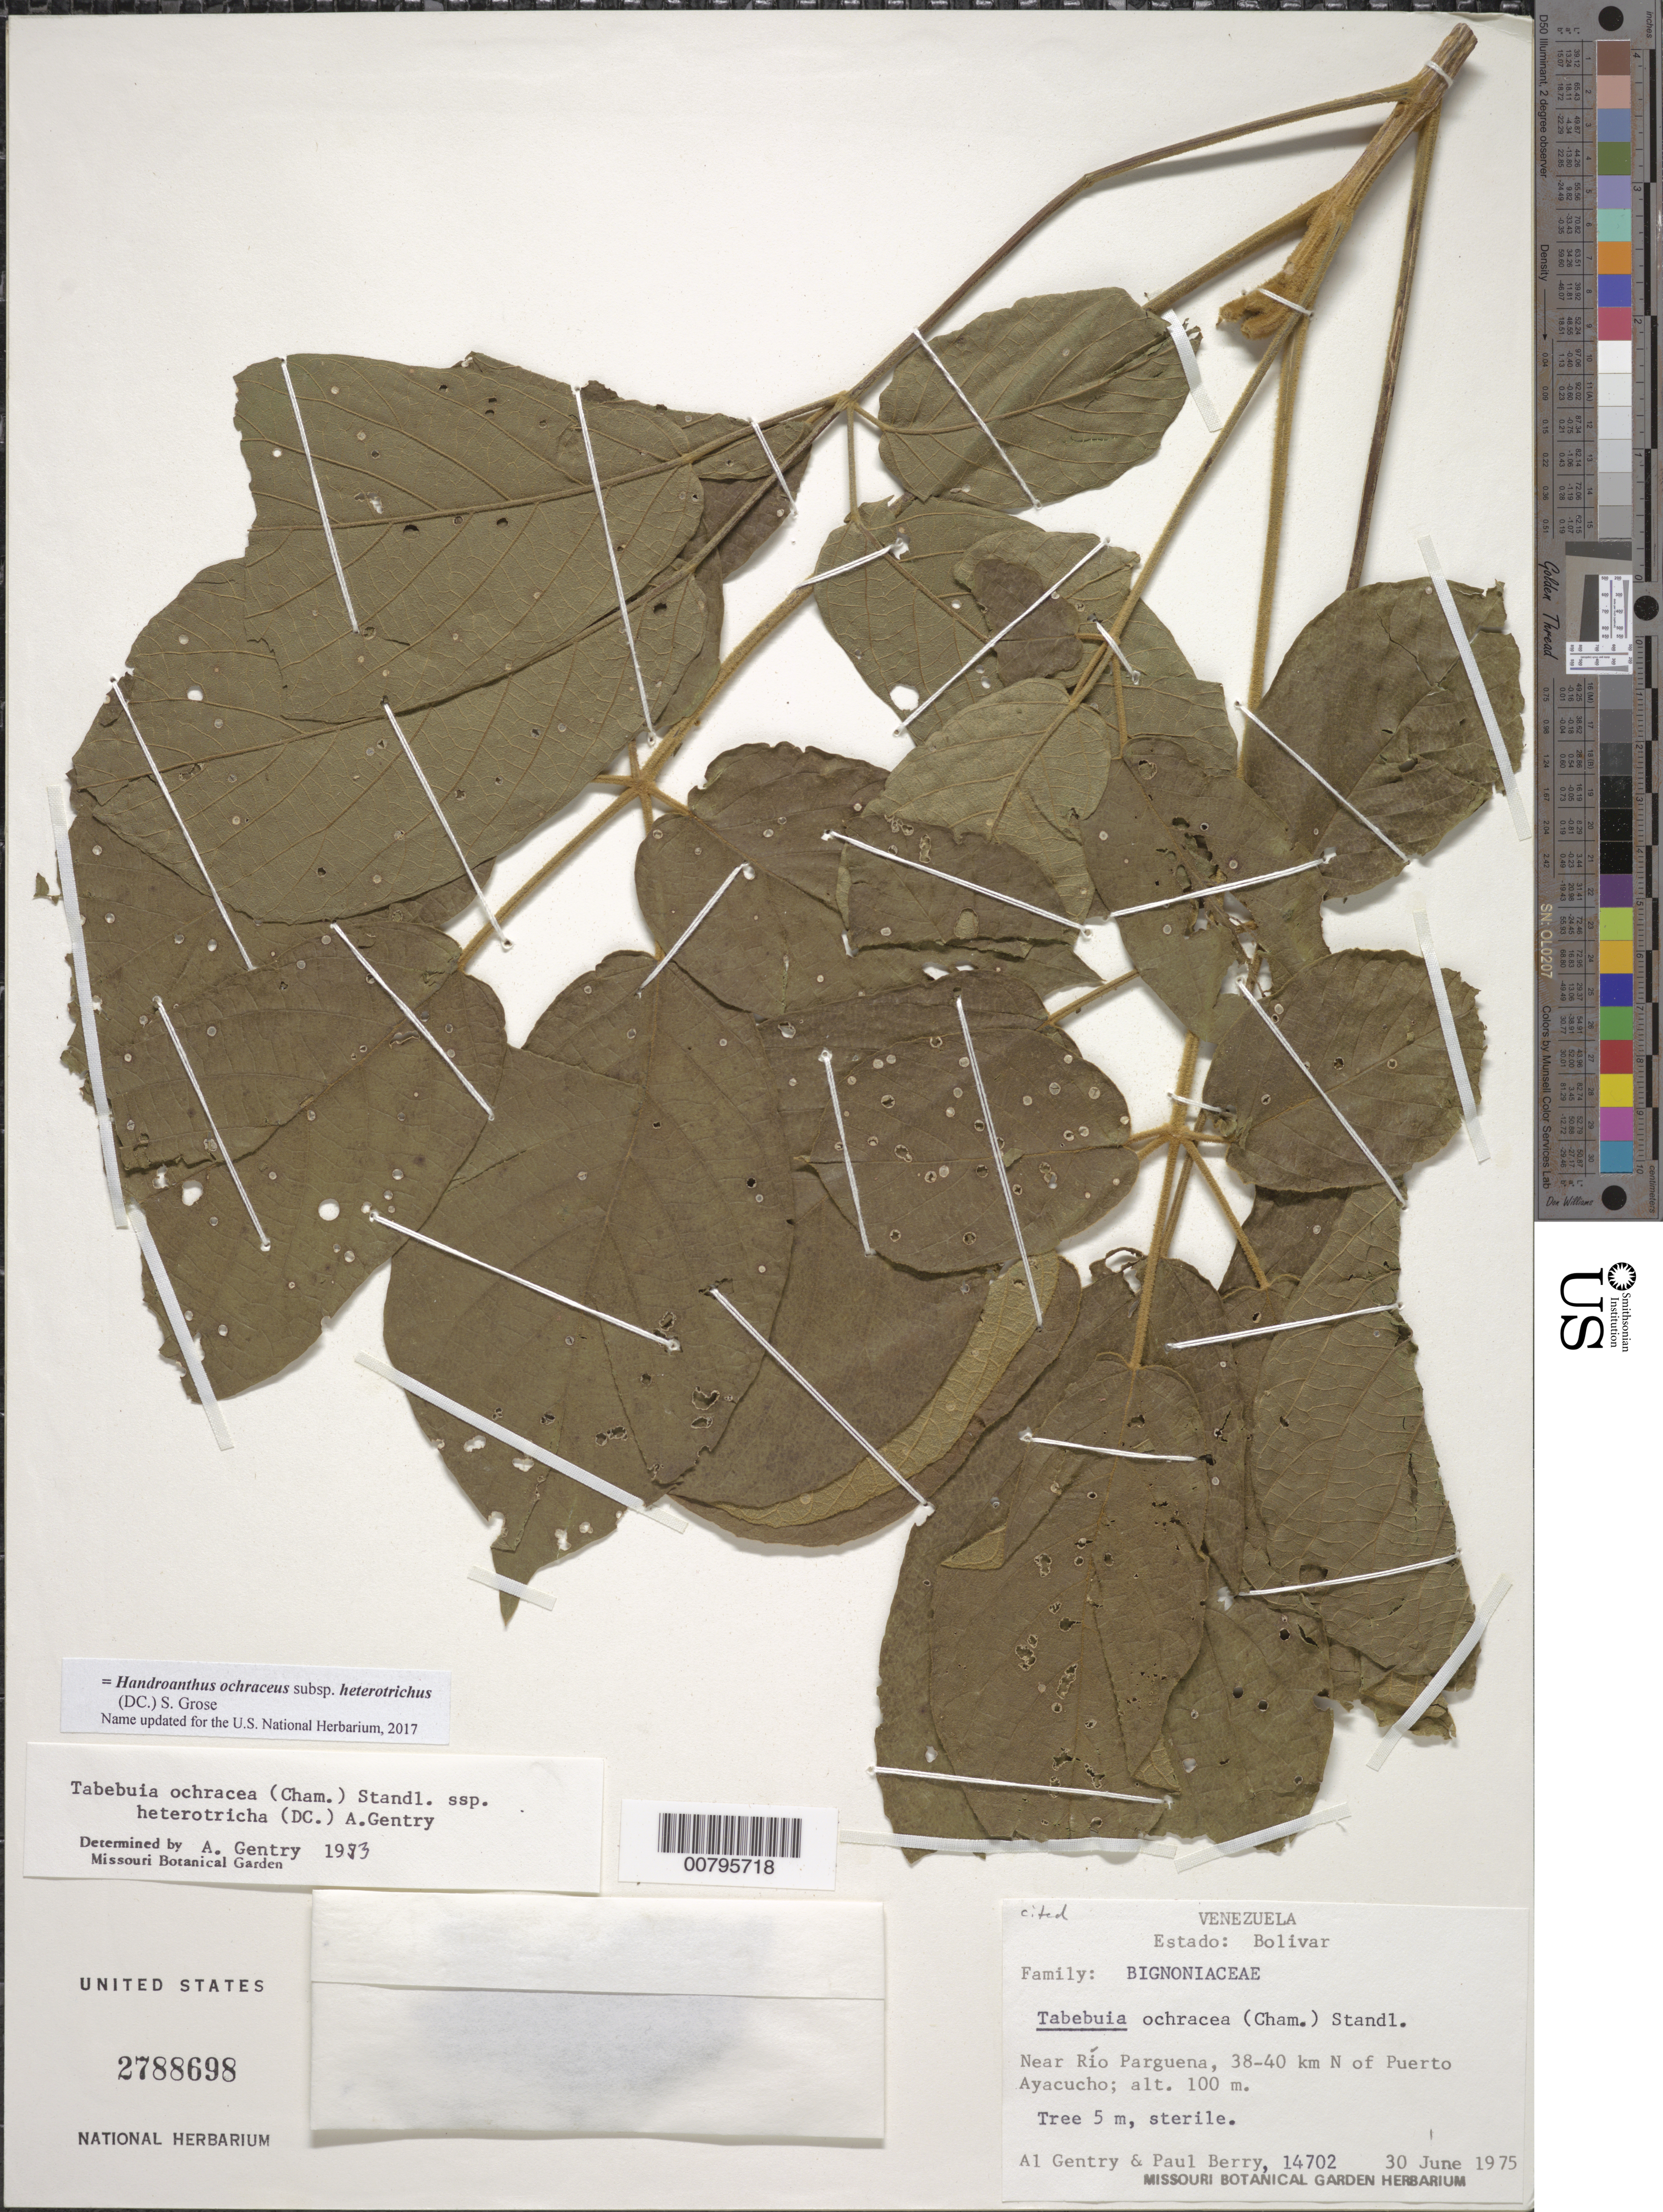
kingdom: Plantae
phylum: Tracheophyta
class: Magnoliopsida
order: Lamiales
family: Bignoniaceae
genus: Handroanthus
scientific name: Handroanthus ochraceus subsp. heterotrichus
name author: (DC.) S.O. Grose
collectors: A. H. Gentry & P. Berry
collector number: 14702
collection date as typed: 30-Jun-75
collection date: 1975-06-30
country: Venezuela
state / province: Amazonas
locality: Río Parguena, 38-40 km N of Puerto Ayacucho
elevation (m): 100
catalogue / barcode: US 2788698